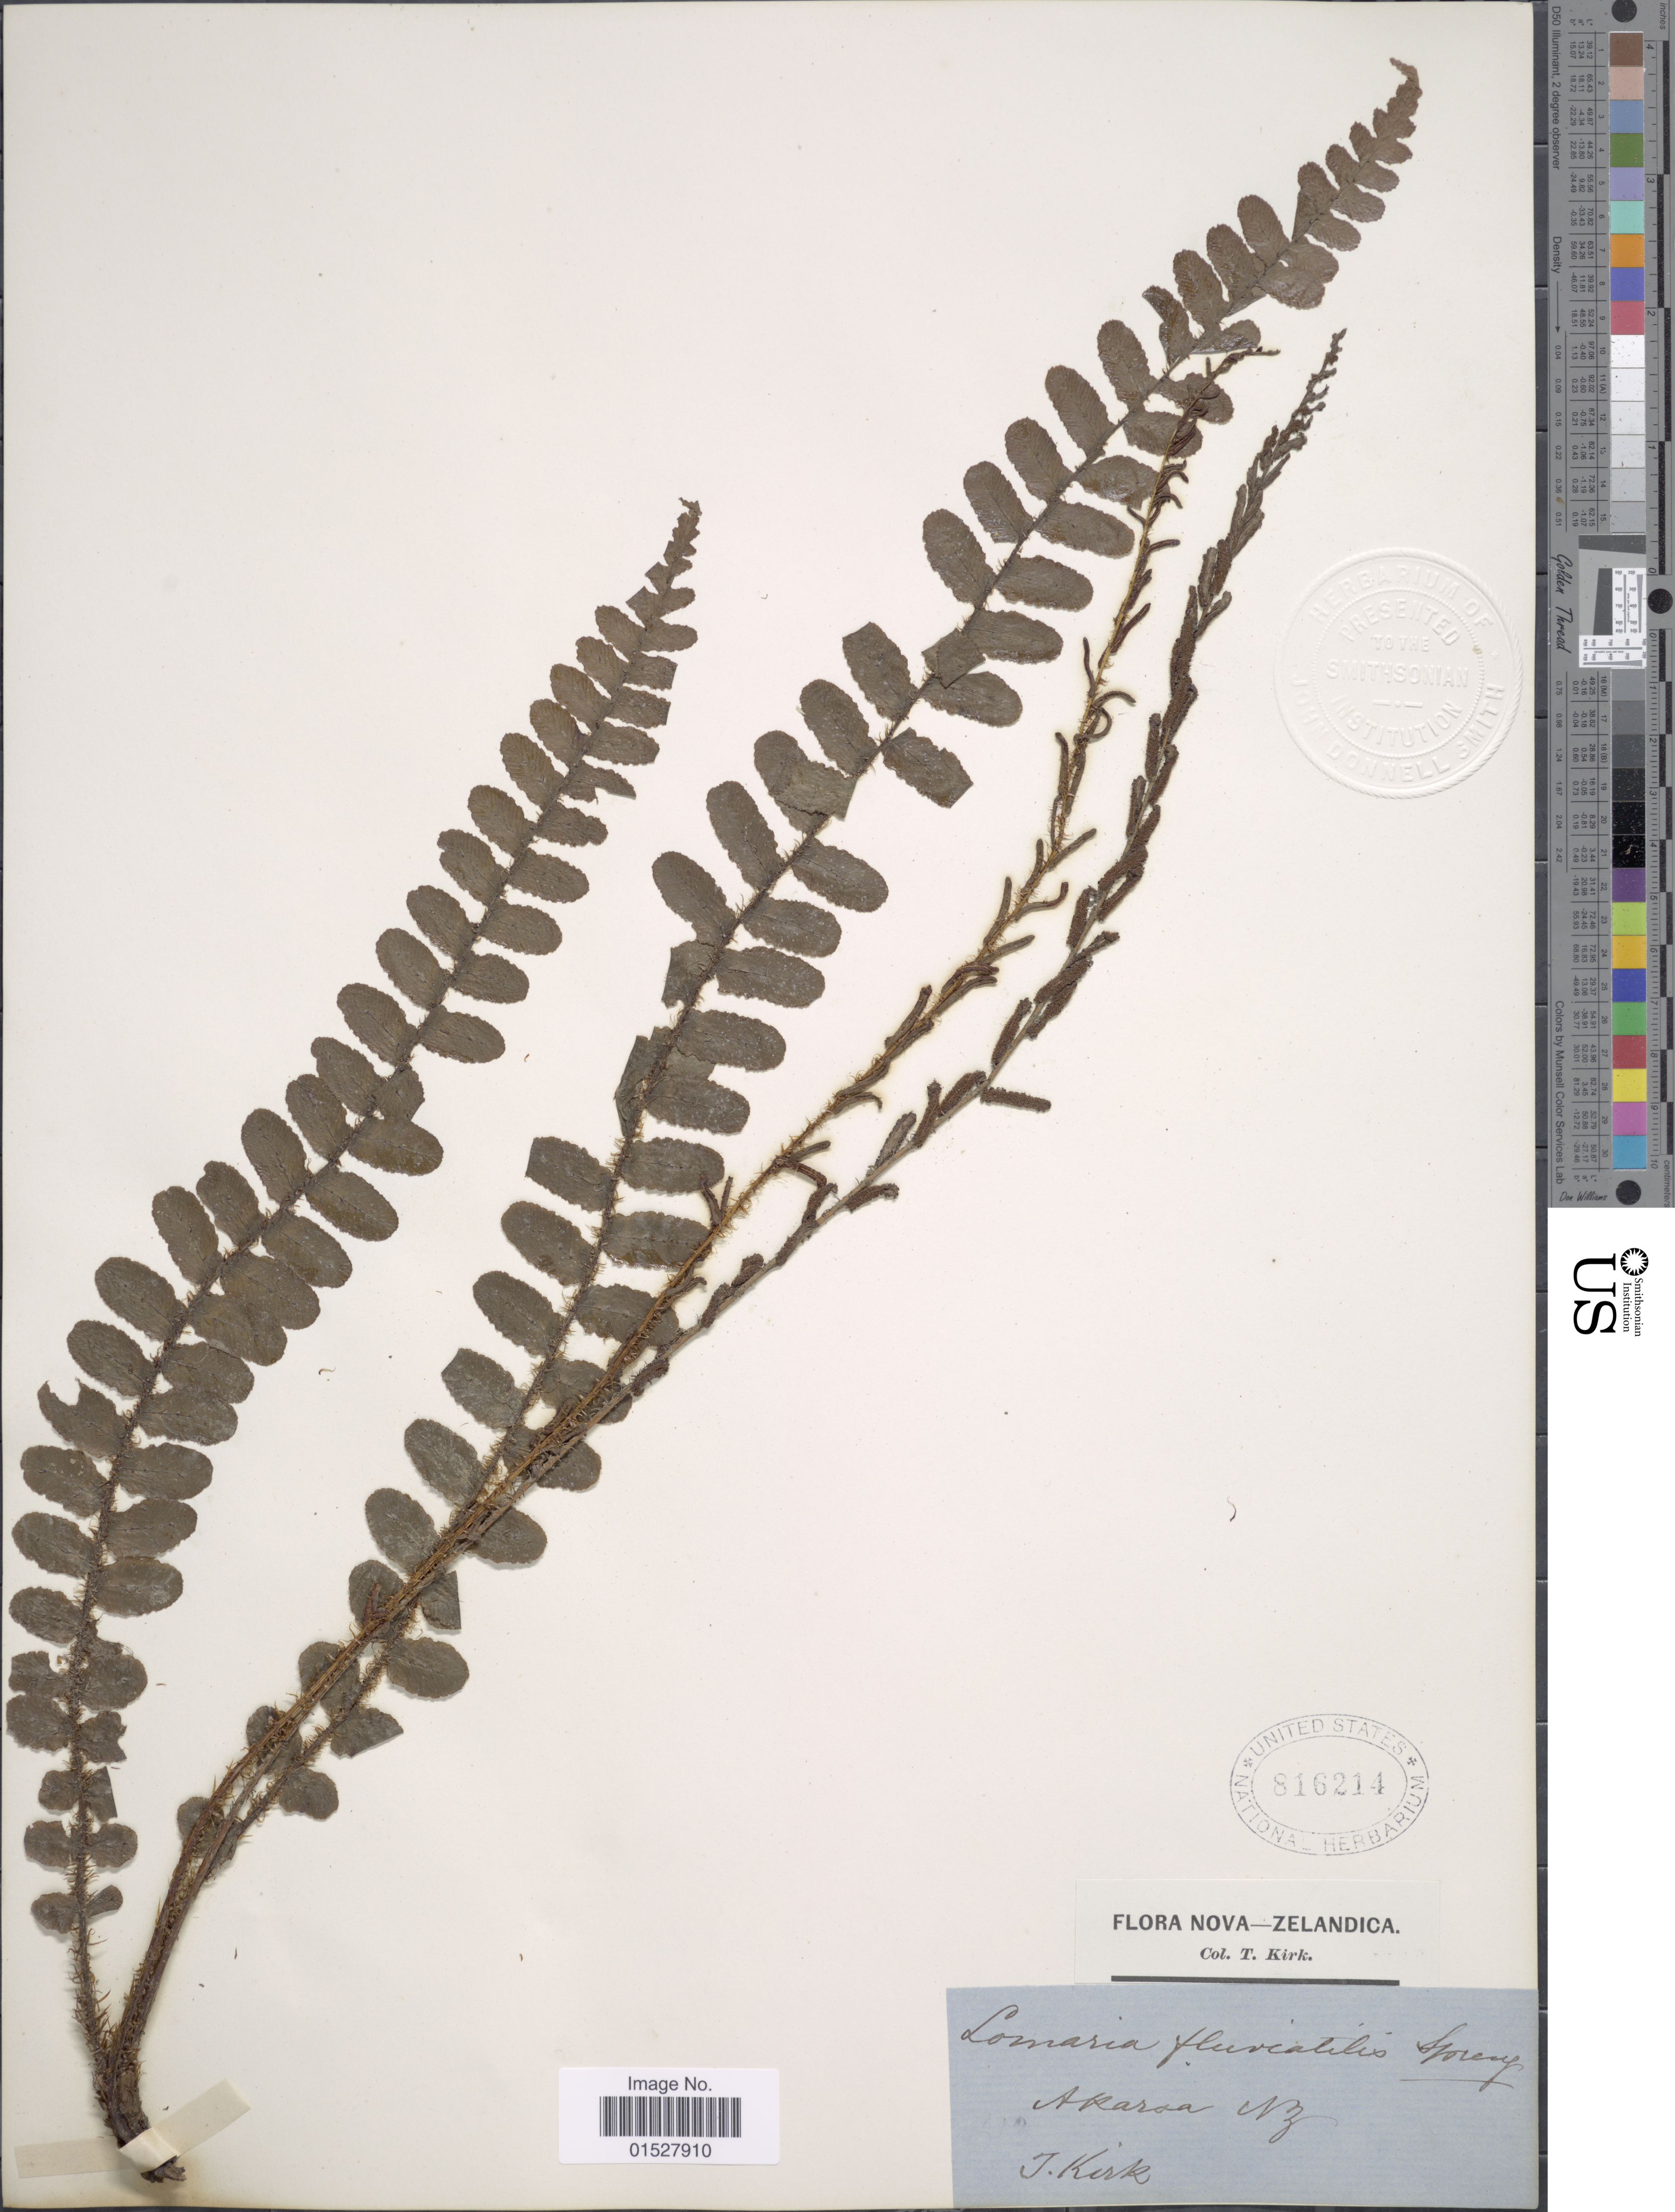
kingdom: Plantae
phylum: Tracheophyta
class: Polypodiopsida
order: Polypodiales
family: Blechnaceae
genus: Blechnum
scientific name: Blechnum fluviatile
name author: (R. Br.) E.J. Lowe ex Salomon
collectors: T. Kirk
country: New Zealand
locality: Akaroa.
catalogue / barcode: US 816214